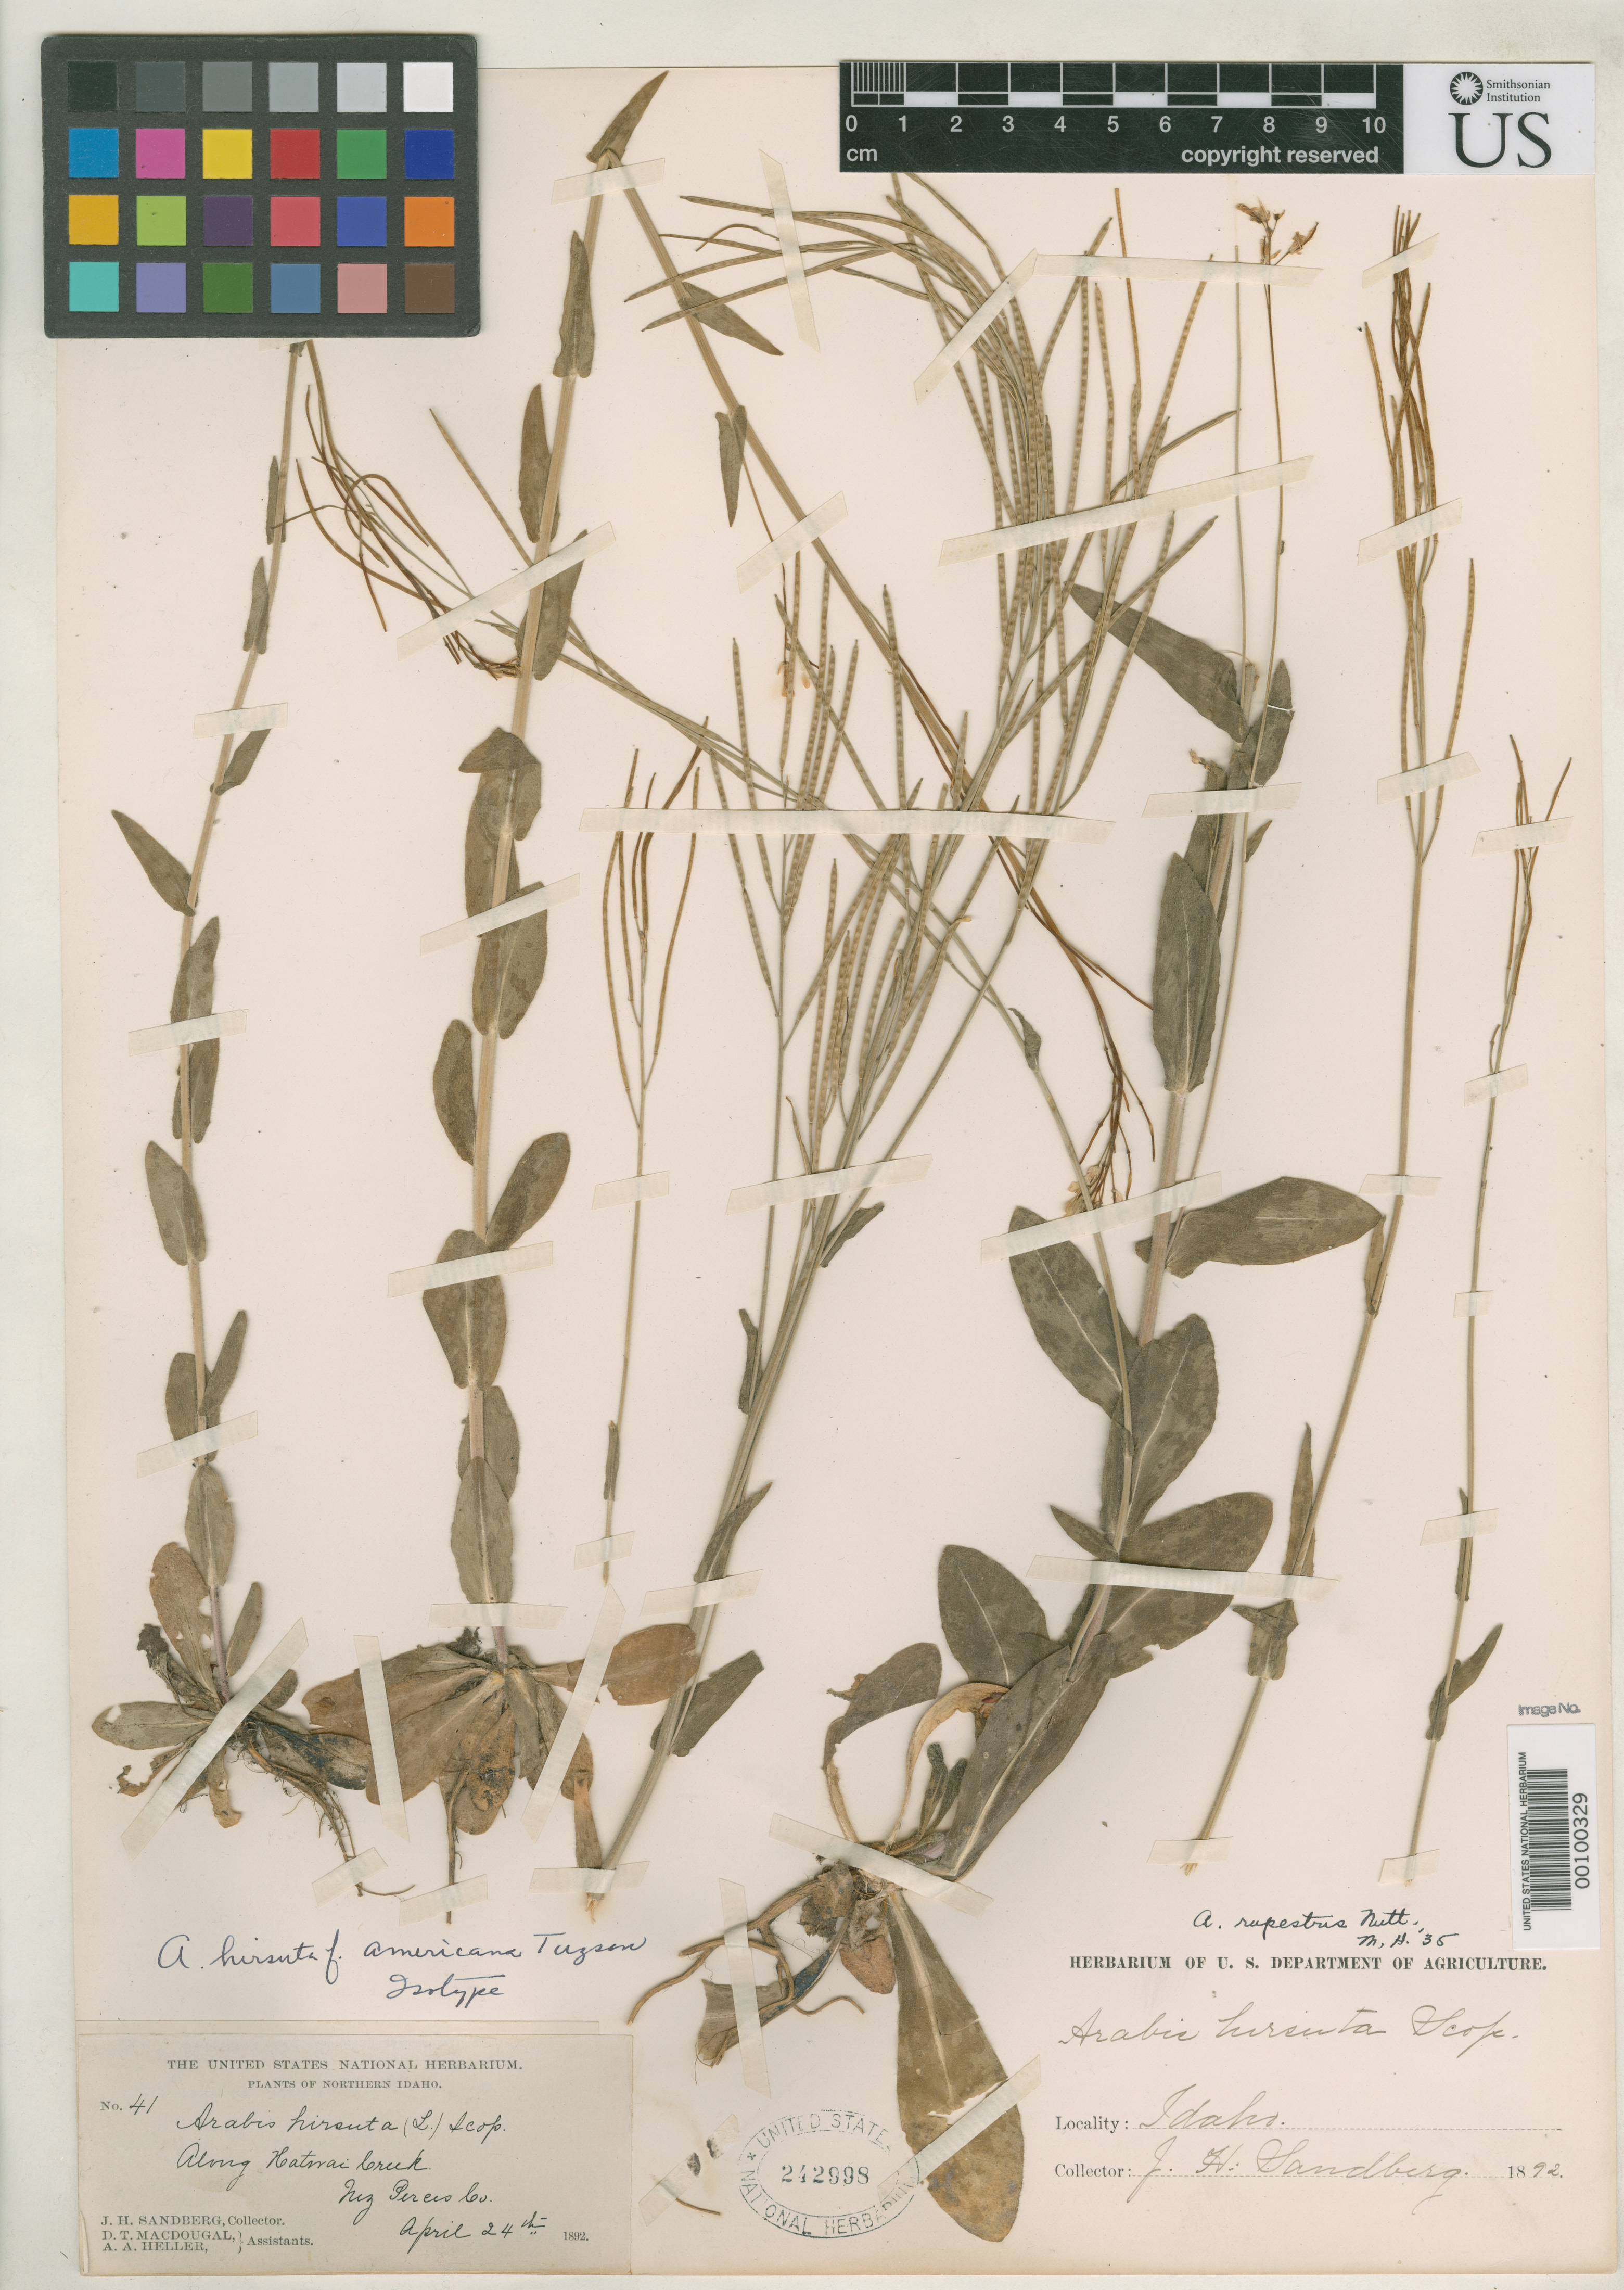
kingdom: Plantae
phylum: Tracheophyta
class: Magnoliopsida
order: Brassicales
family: Brassicaceae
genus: Arabis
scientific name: Arabis hirsuta f. americana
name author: Tuzson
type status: Isosyntype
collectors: J. H. Sandberg, D. T. MacDougal & A. A. Heller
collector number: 41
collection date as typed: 24 Apr 1892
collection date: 1892-04-24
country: United States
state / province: Idaho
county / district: Nez Perce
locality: Along Katmae Creek.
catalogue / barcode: US 242998